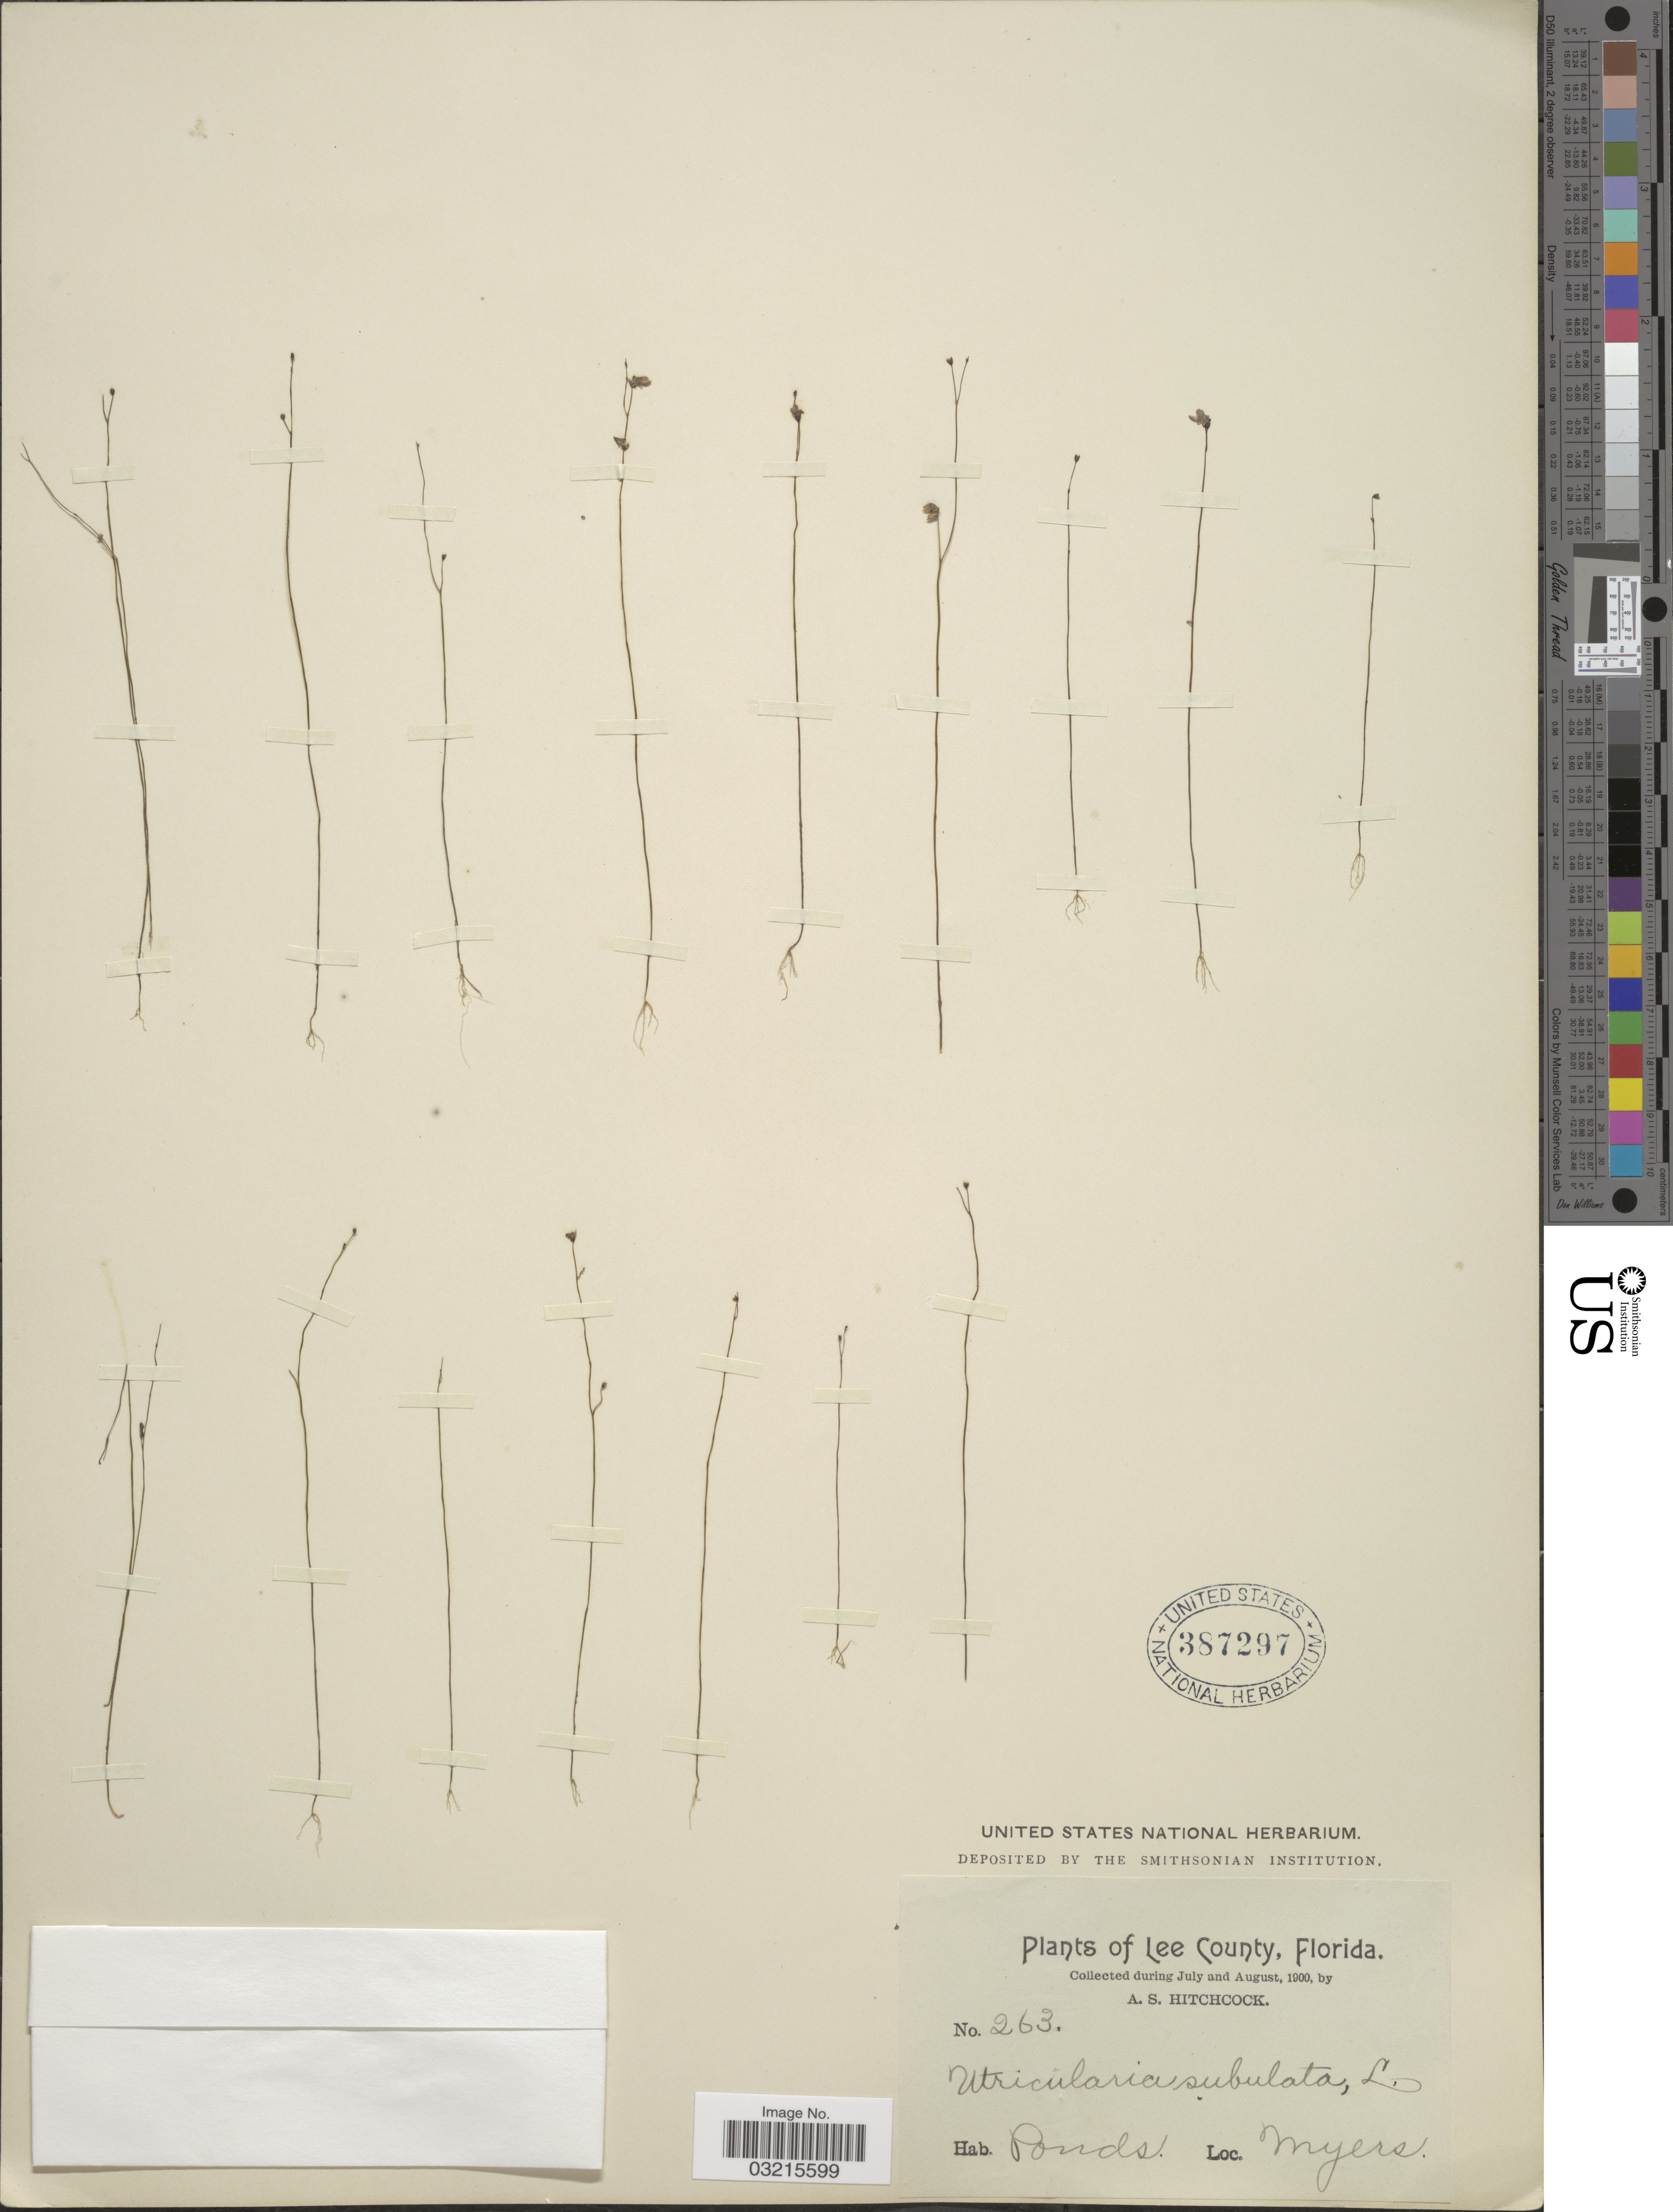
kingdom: Plantae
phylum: Tracheophyta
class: Magnoliopsida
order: Lamiales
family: Lentibulariaceae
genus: Utricularia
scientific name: Utricularia subulata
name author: L.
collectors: A. S. Hitchcock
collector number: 263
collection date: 1900-07/1900-08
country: United States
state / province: Florida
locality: Lee County, Myers.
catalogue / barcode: US 387297